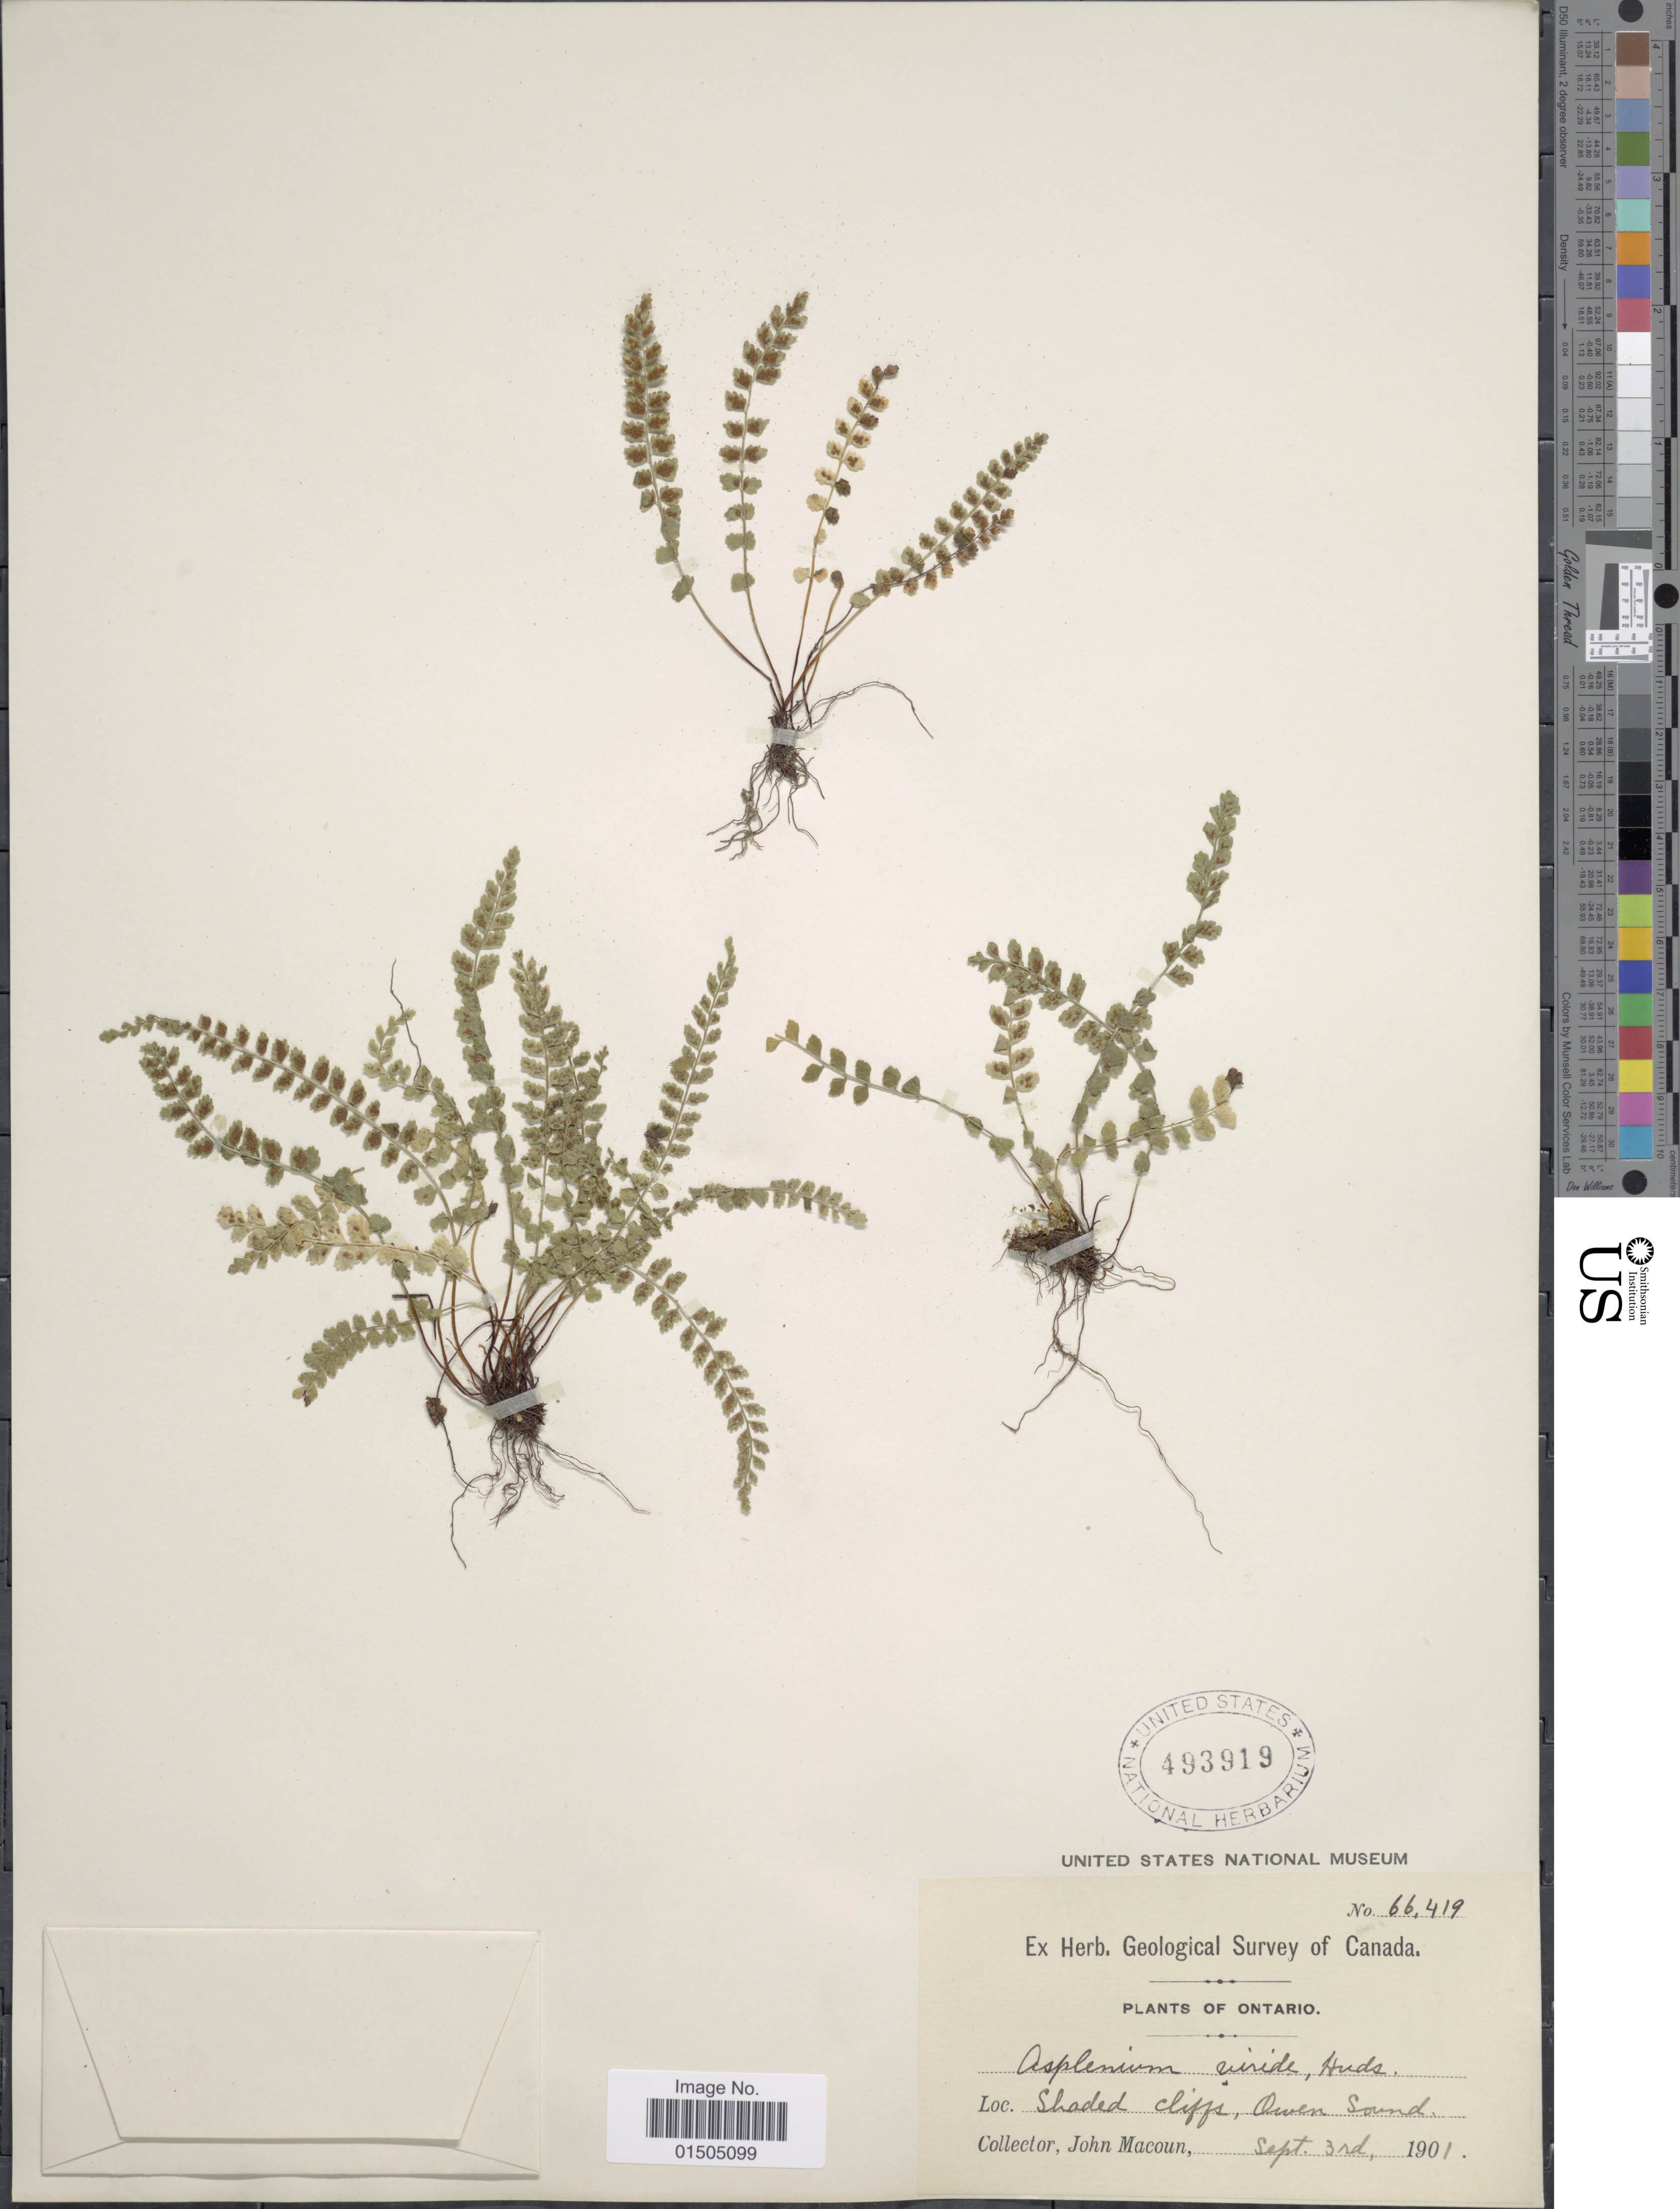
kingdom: Plantae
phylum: Tracheophyta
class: Polypodiopsida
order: Polypodiales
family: Aspleniaceae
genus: Asplenium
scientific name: Asplenium trichomanes-ramosum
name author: L.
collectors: J. Macoun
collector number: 66419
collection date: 1901-09-03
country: Canada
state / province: Ontario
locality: Shaded cliffs, Owen Sound.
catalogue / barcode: US 493919